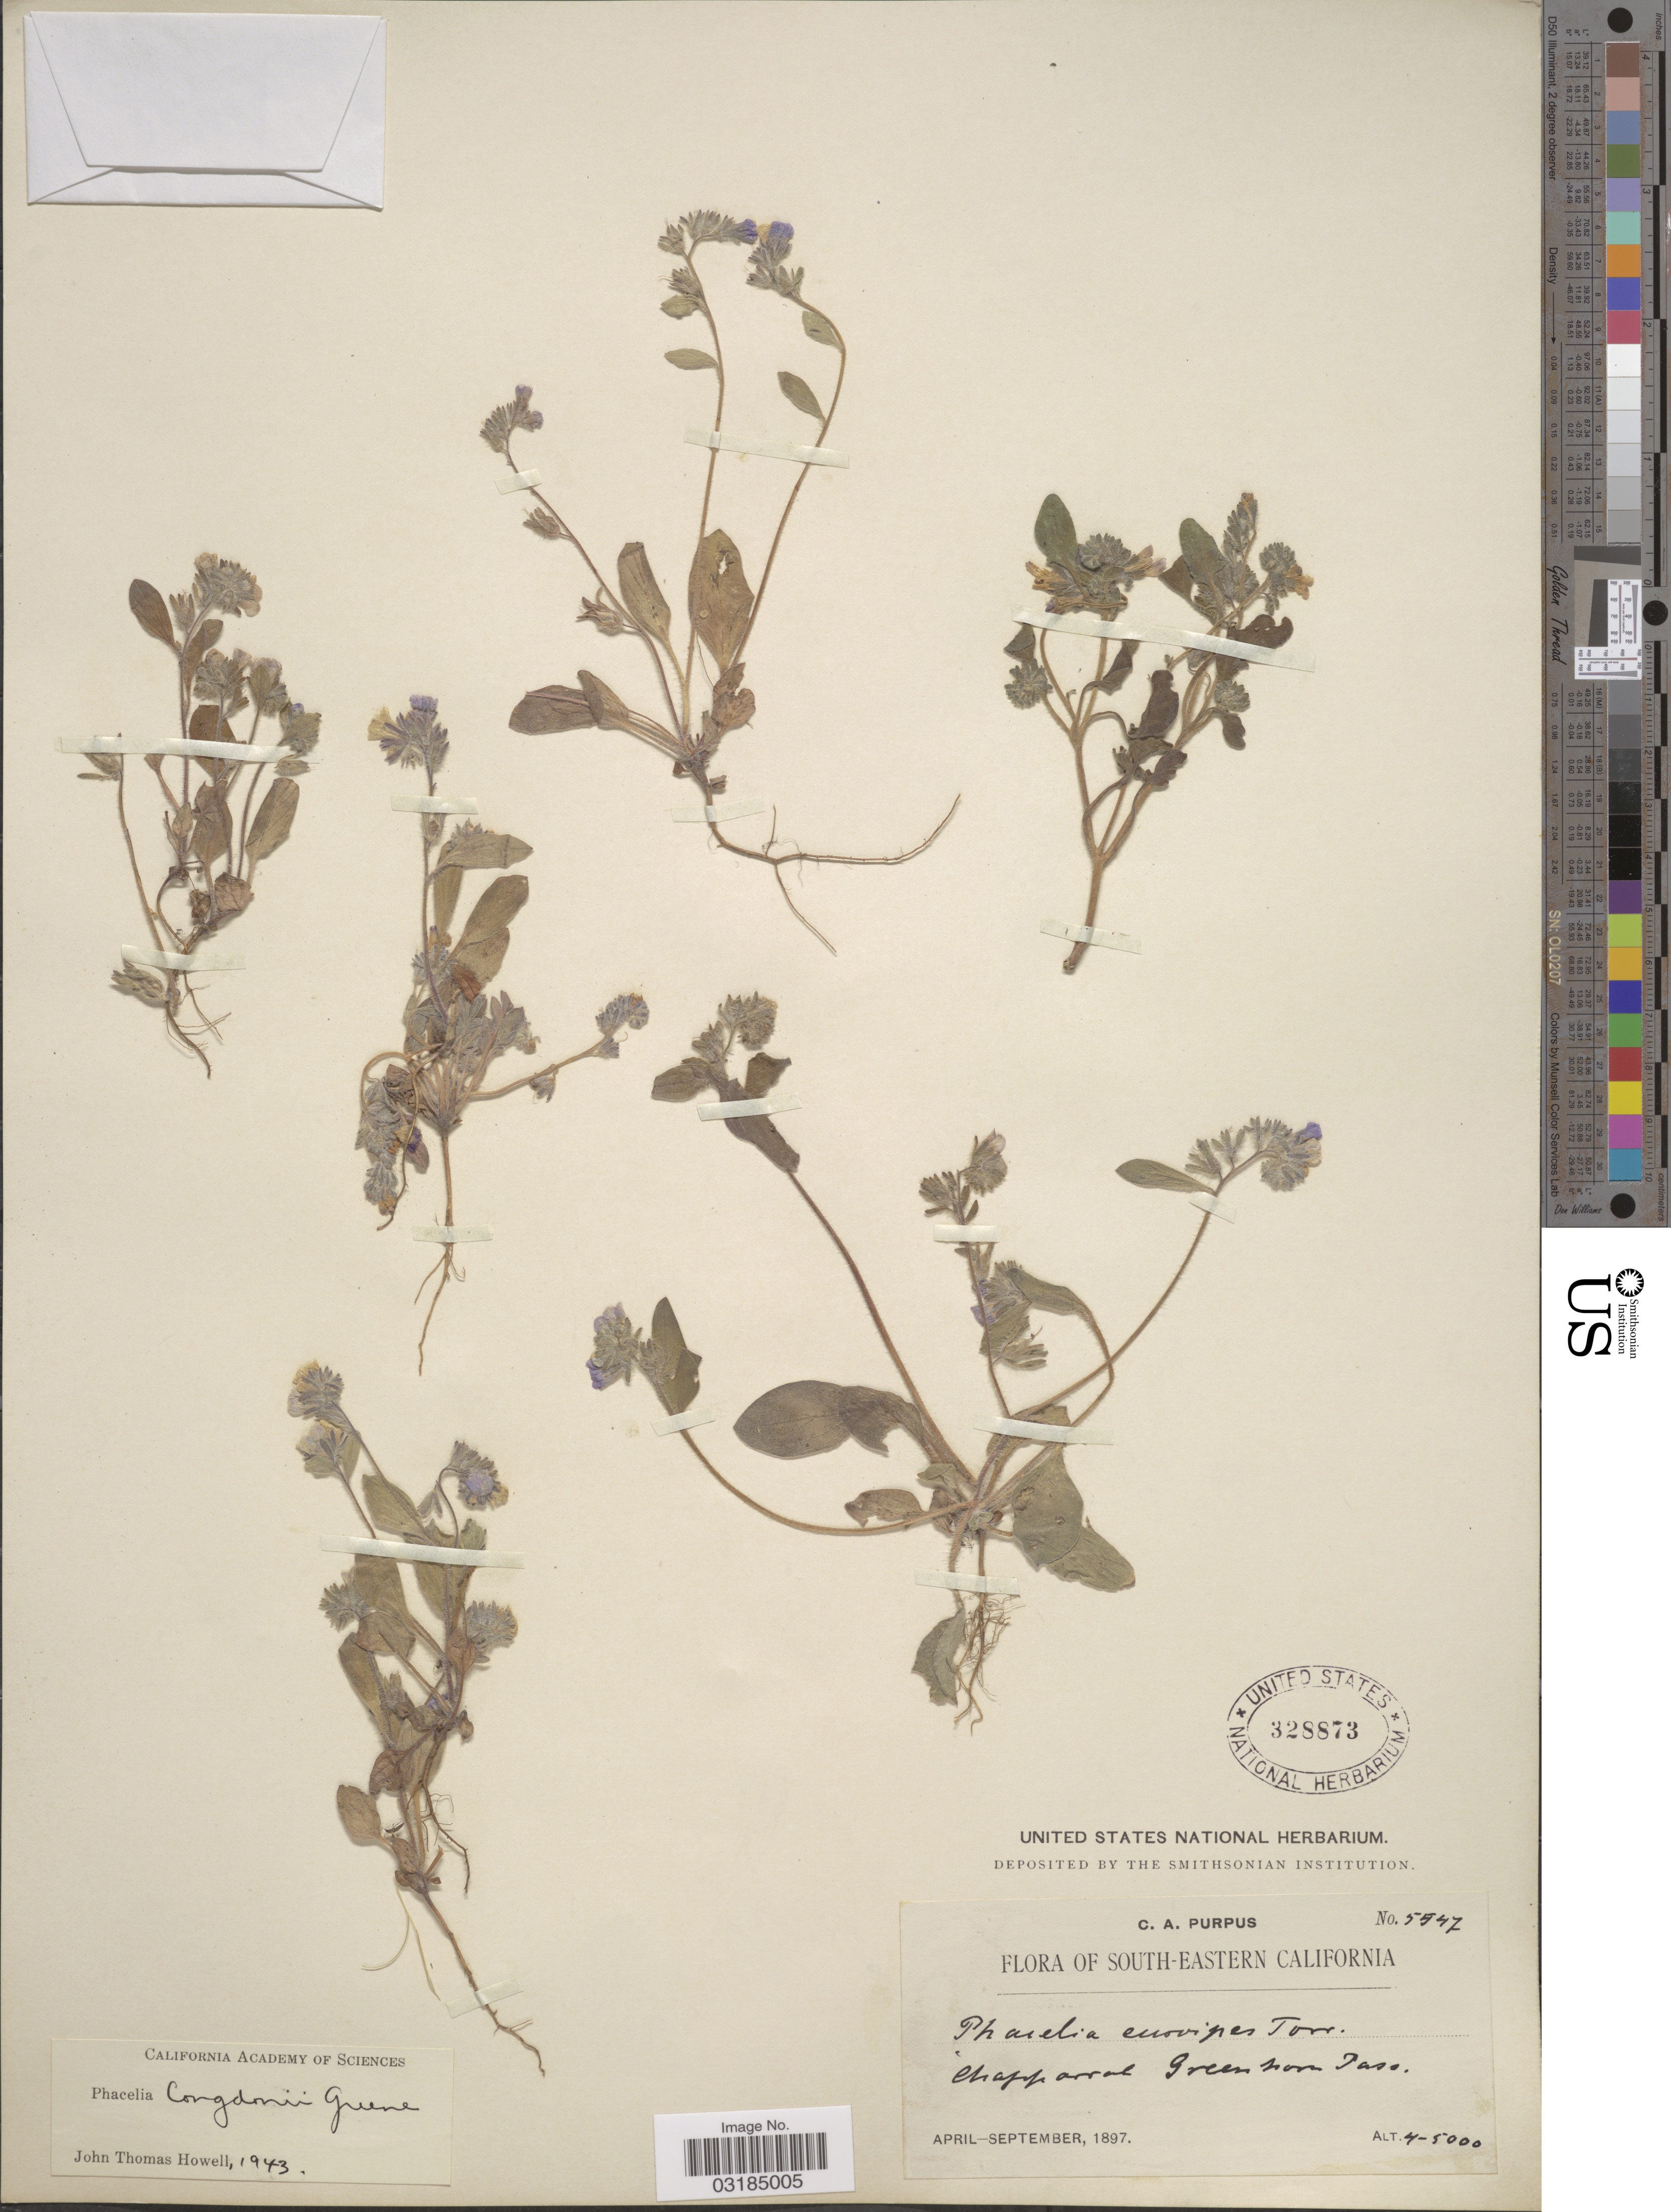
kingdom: Plantae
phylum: Tracheophyta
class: Magnoliopsida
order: Boraginales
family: Hydrophyllaceae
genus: Phacelia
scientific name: Phacelia congdonii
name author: S.W. Greene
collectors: C. A. Purpus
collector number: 5547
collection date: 1897-04/1897-09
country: United States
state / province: California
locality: South-eastern California. Chapparral Greenhorn Pass.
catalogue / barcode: US 328873